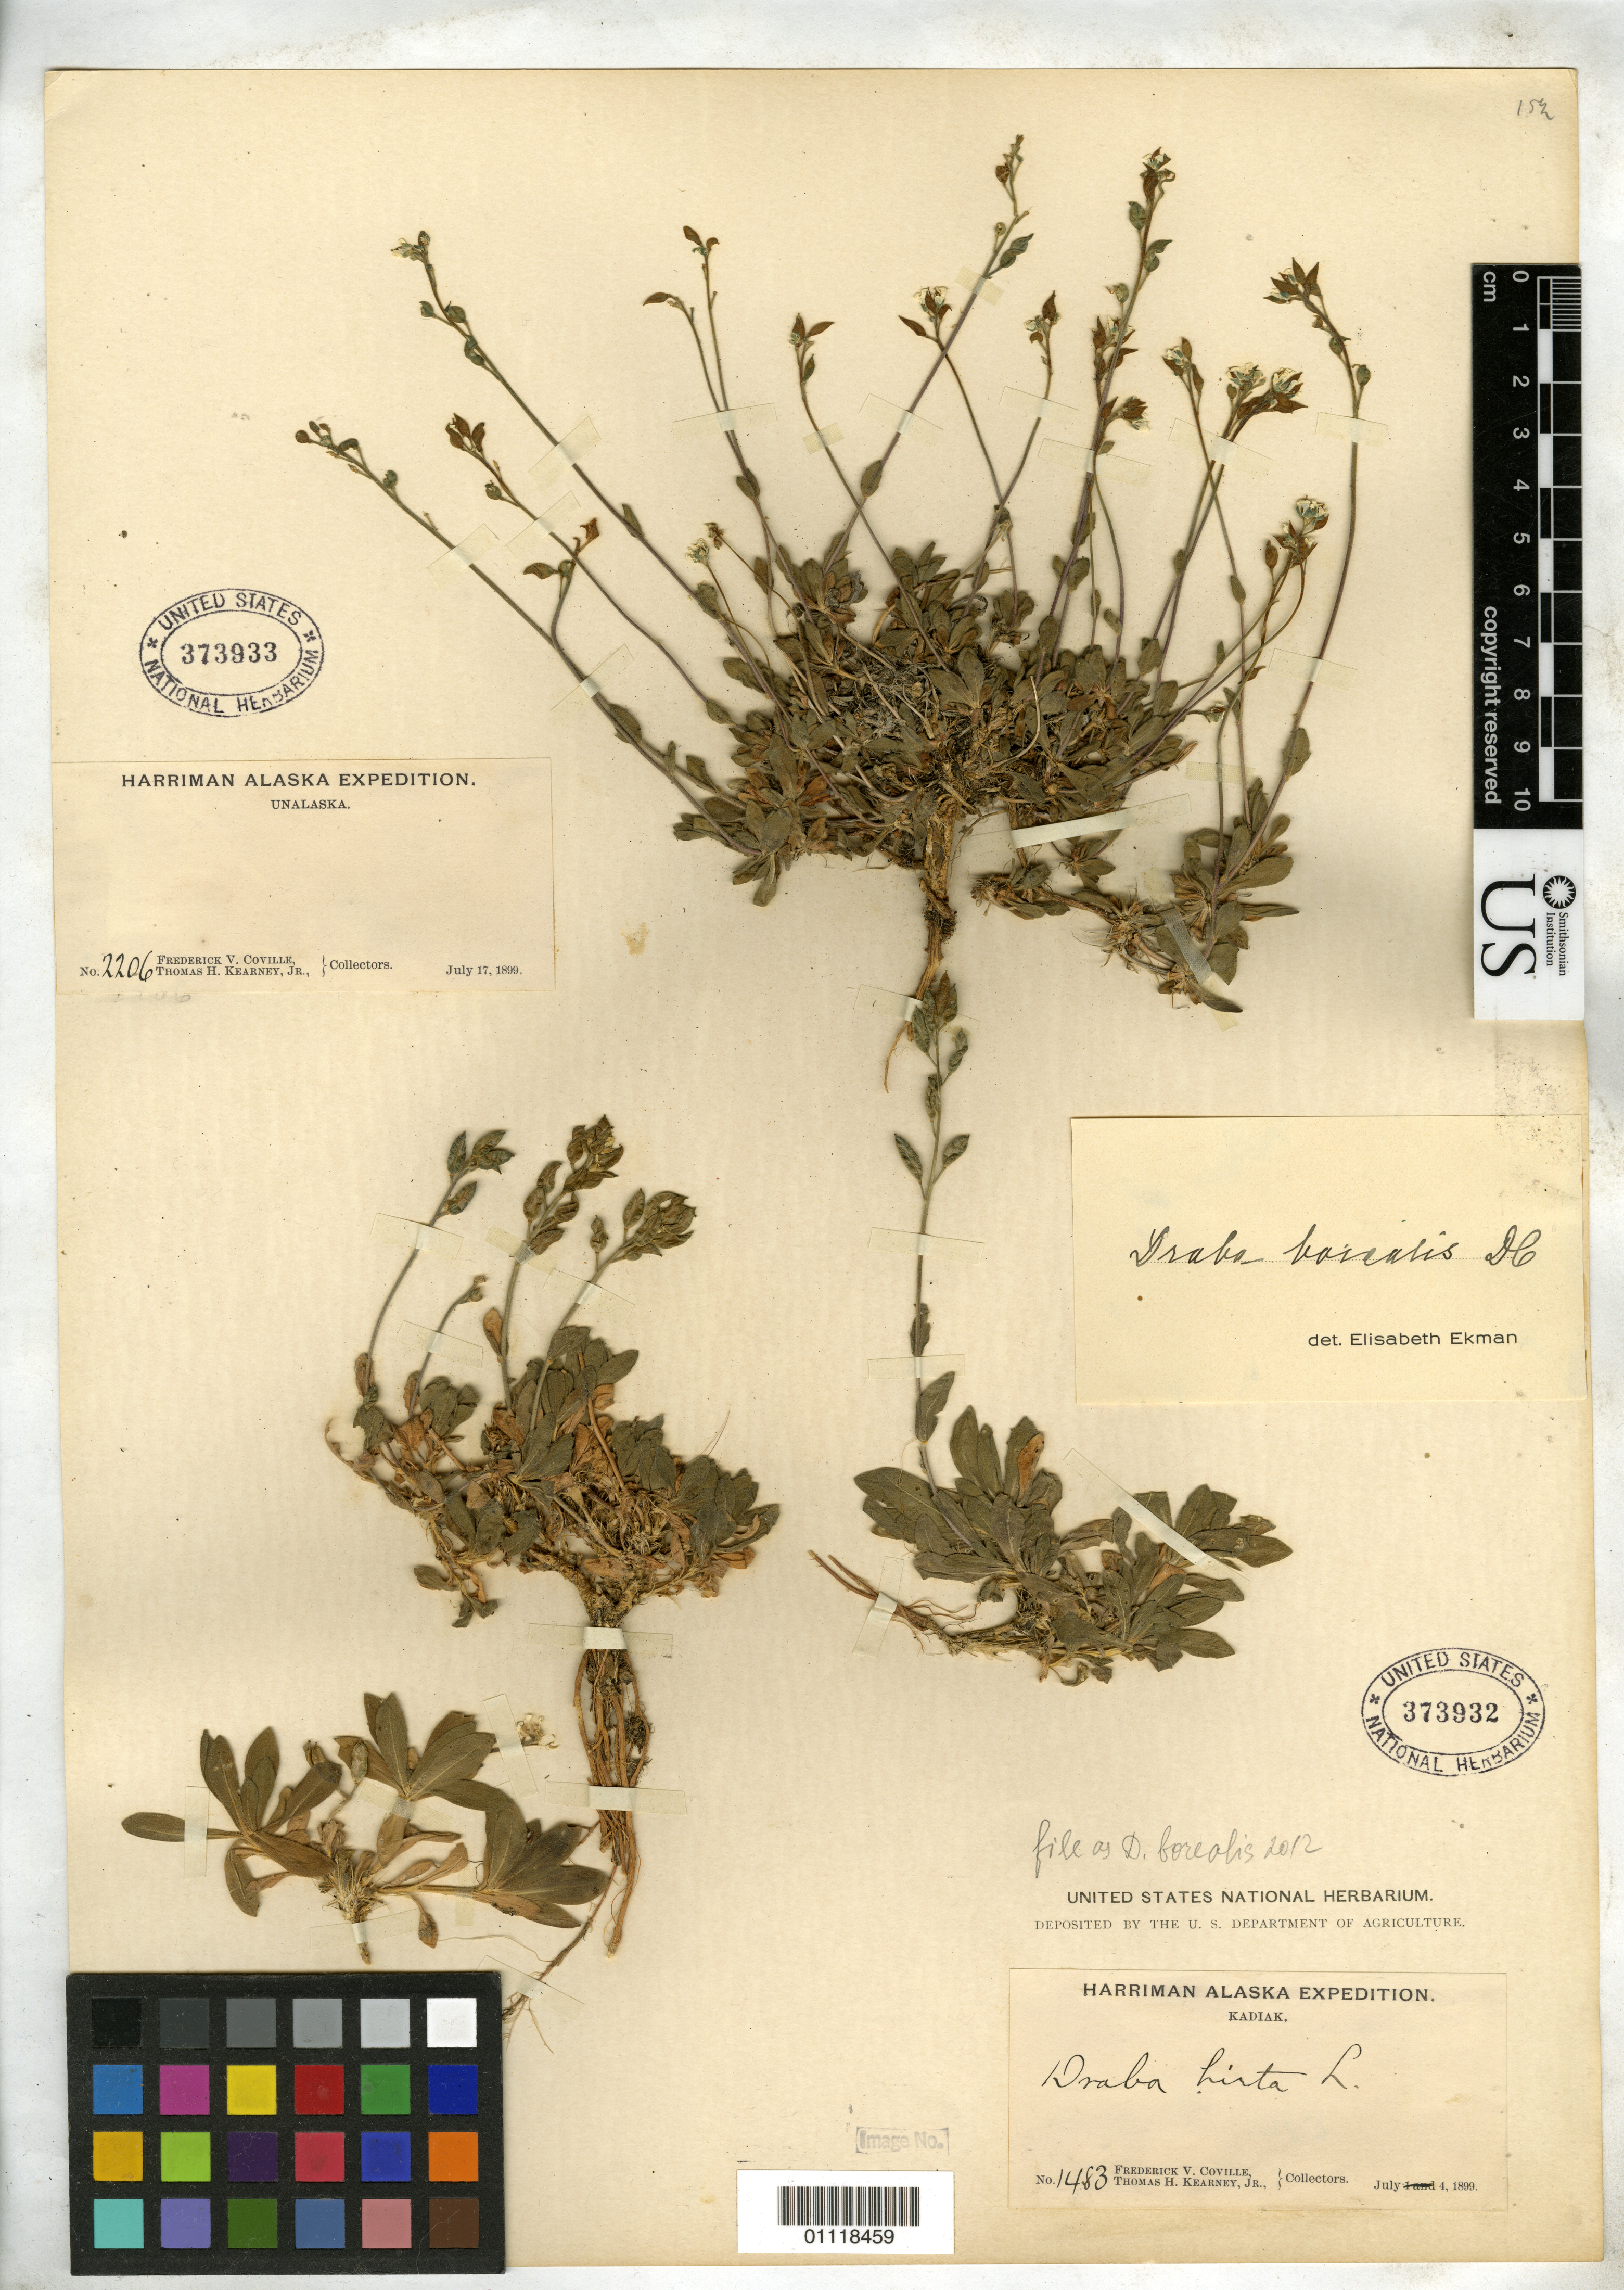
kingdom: Plantae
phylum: Tracheophyta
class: Magnoliopsida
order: Brassicales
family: Brassicaceae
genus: Draba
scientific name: Draba borealis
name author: DC.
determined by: Ekman, E. L.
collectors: F. V. Coville & T. H. Kearney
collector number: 1483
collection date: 1899-07-04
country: United States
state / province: Alaska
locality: Kadiak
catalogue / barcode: US 373932